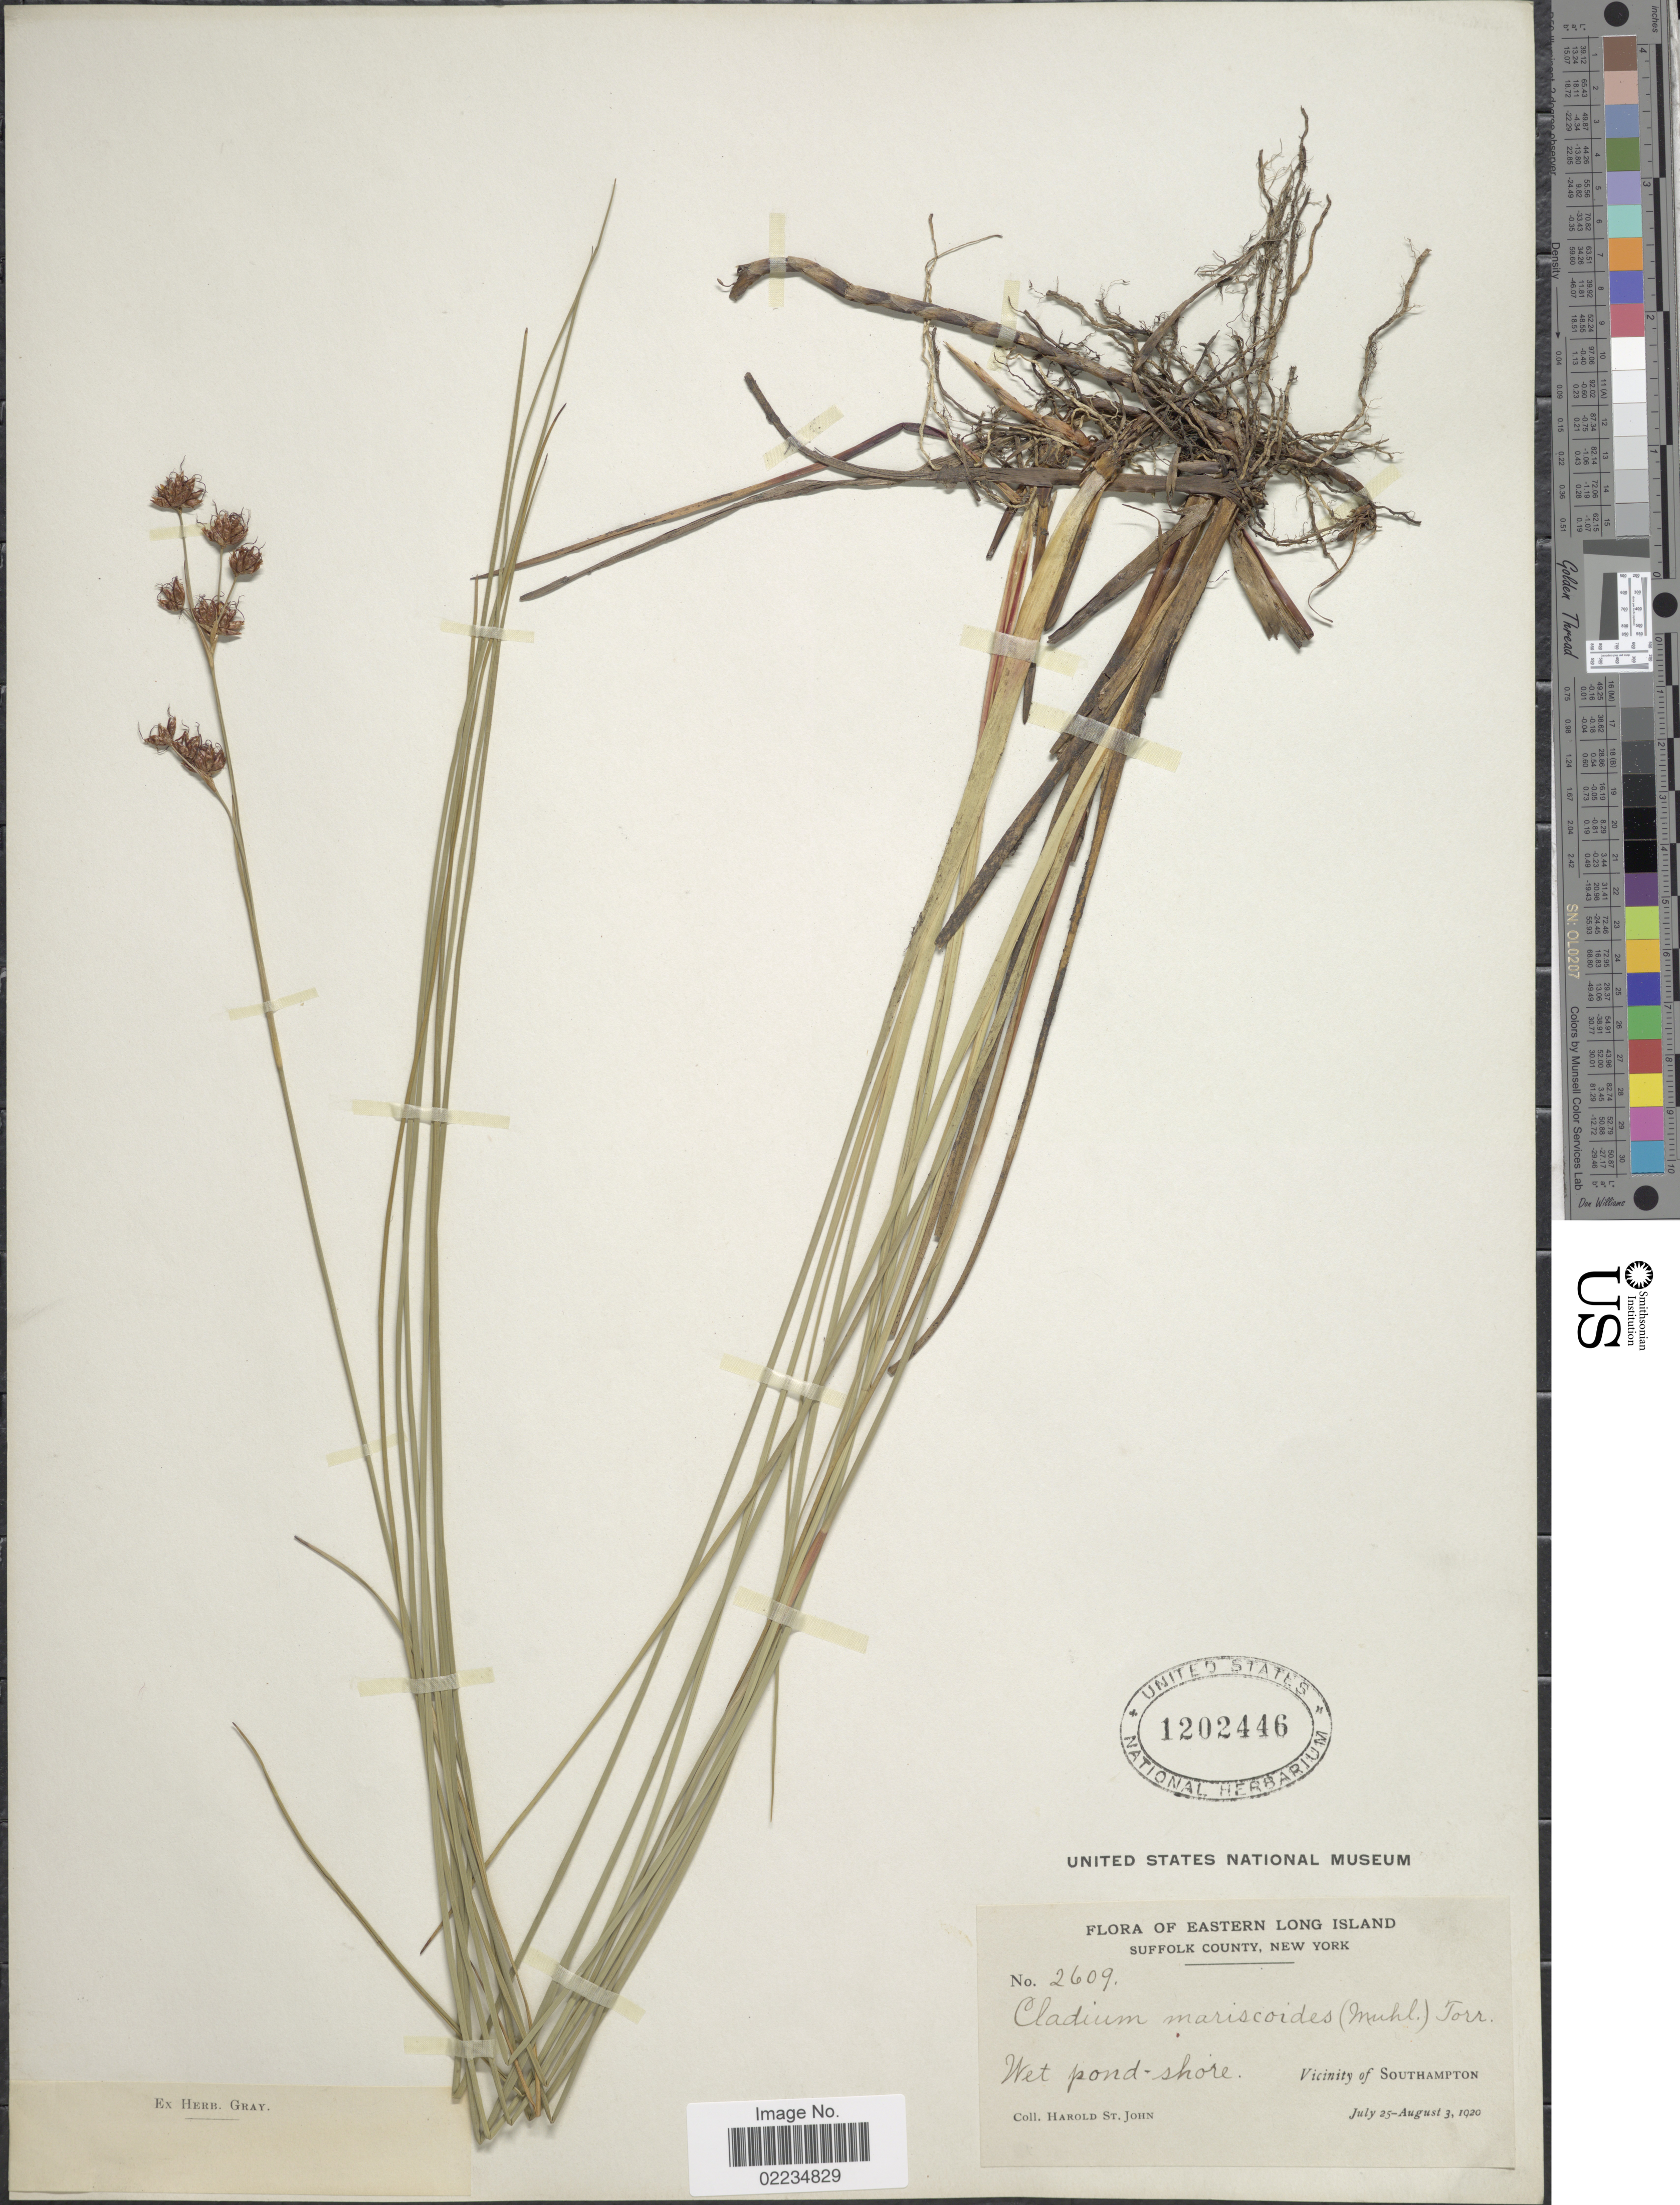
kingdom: Plantae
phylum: Tracheophyta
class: Liliopsida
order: Poales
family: Cyperaceae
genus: Cladium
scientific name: Cladium mariscoides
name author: (Muhl.) Torr.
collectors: H. St. John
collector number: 2609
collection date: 1920-07-25/1920-08-03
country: United States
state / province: New York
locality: Eastern Long Island, Suffolk County, New York, Vicinity of Southampton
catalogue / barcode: US 1202446